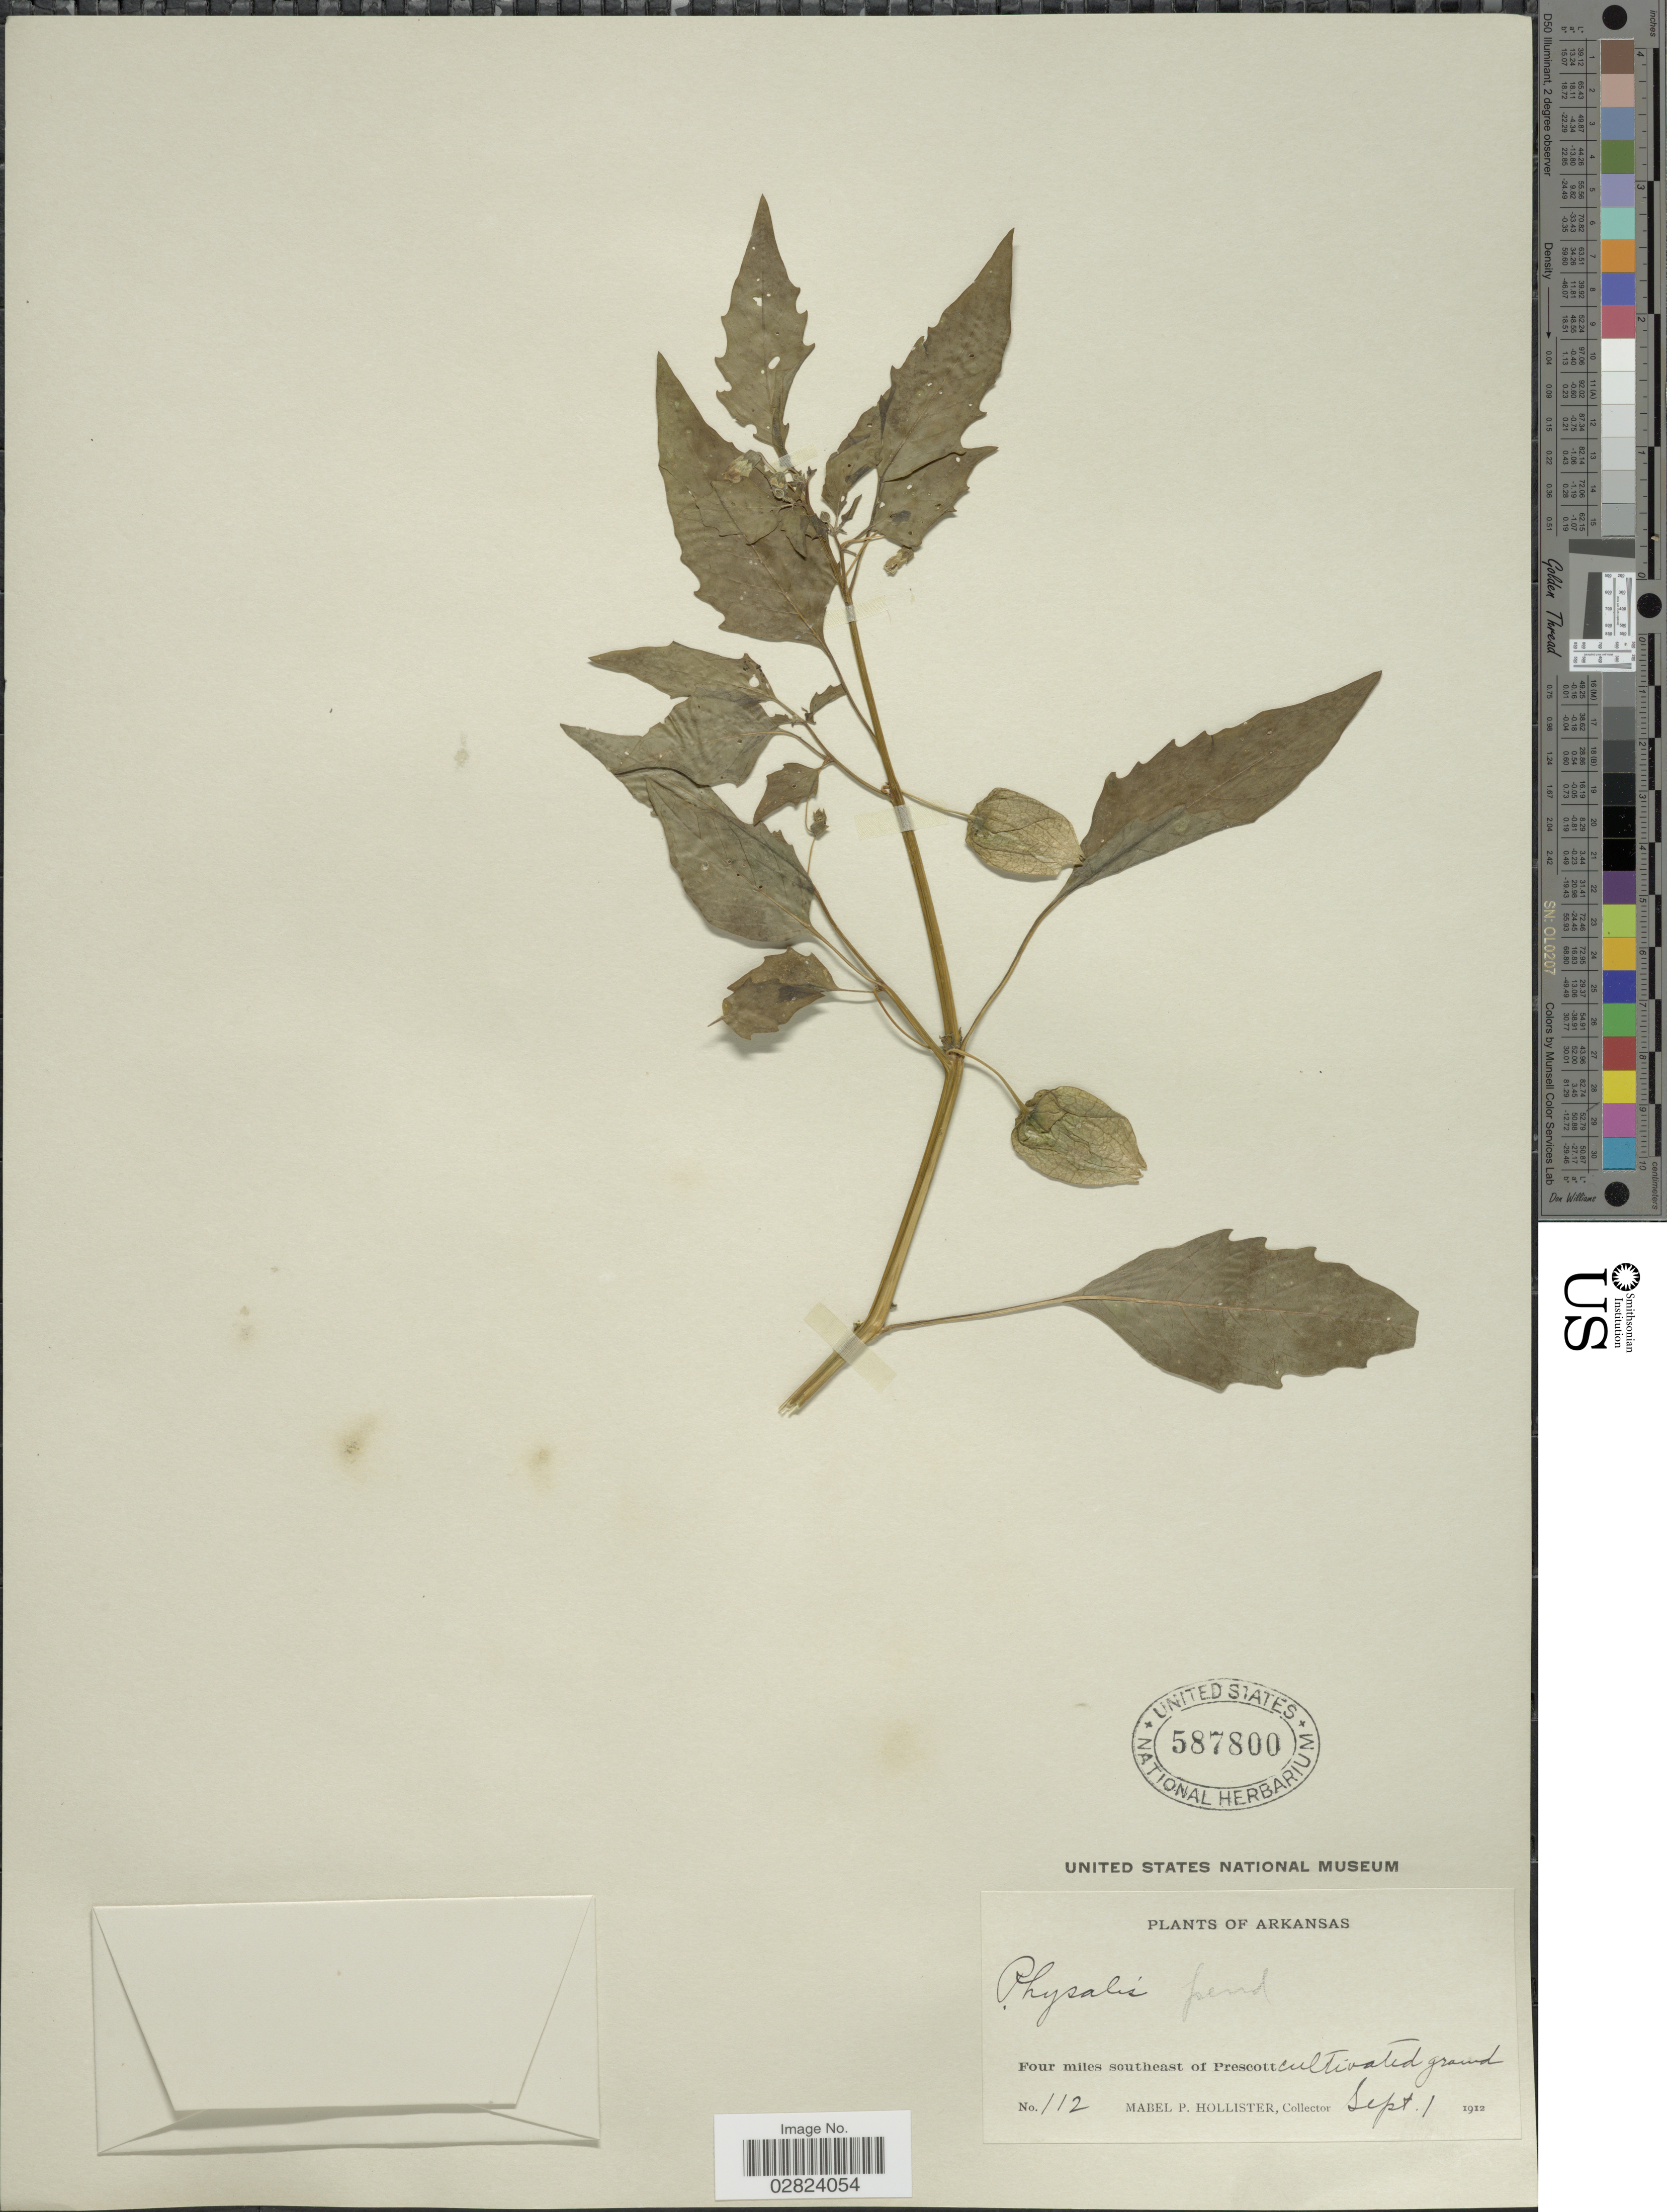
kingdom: Plantae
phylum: Tracheophyta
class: Magnoliopsida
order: Solanales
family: Solanaceae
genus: Physalis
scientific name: Physalis pendula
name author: Rydb.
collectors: M. Hollister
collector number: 112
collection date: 1912-09-01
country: United States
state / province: Arkansas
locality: Four miles southeast of Prescott cultivated ground.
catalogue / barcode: US 587800